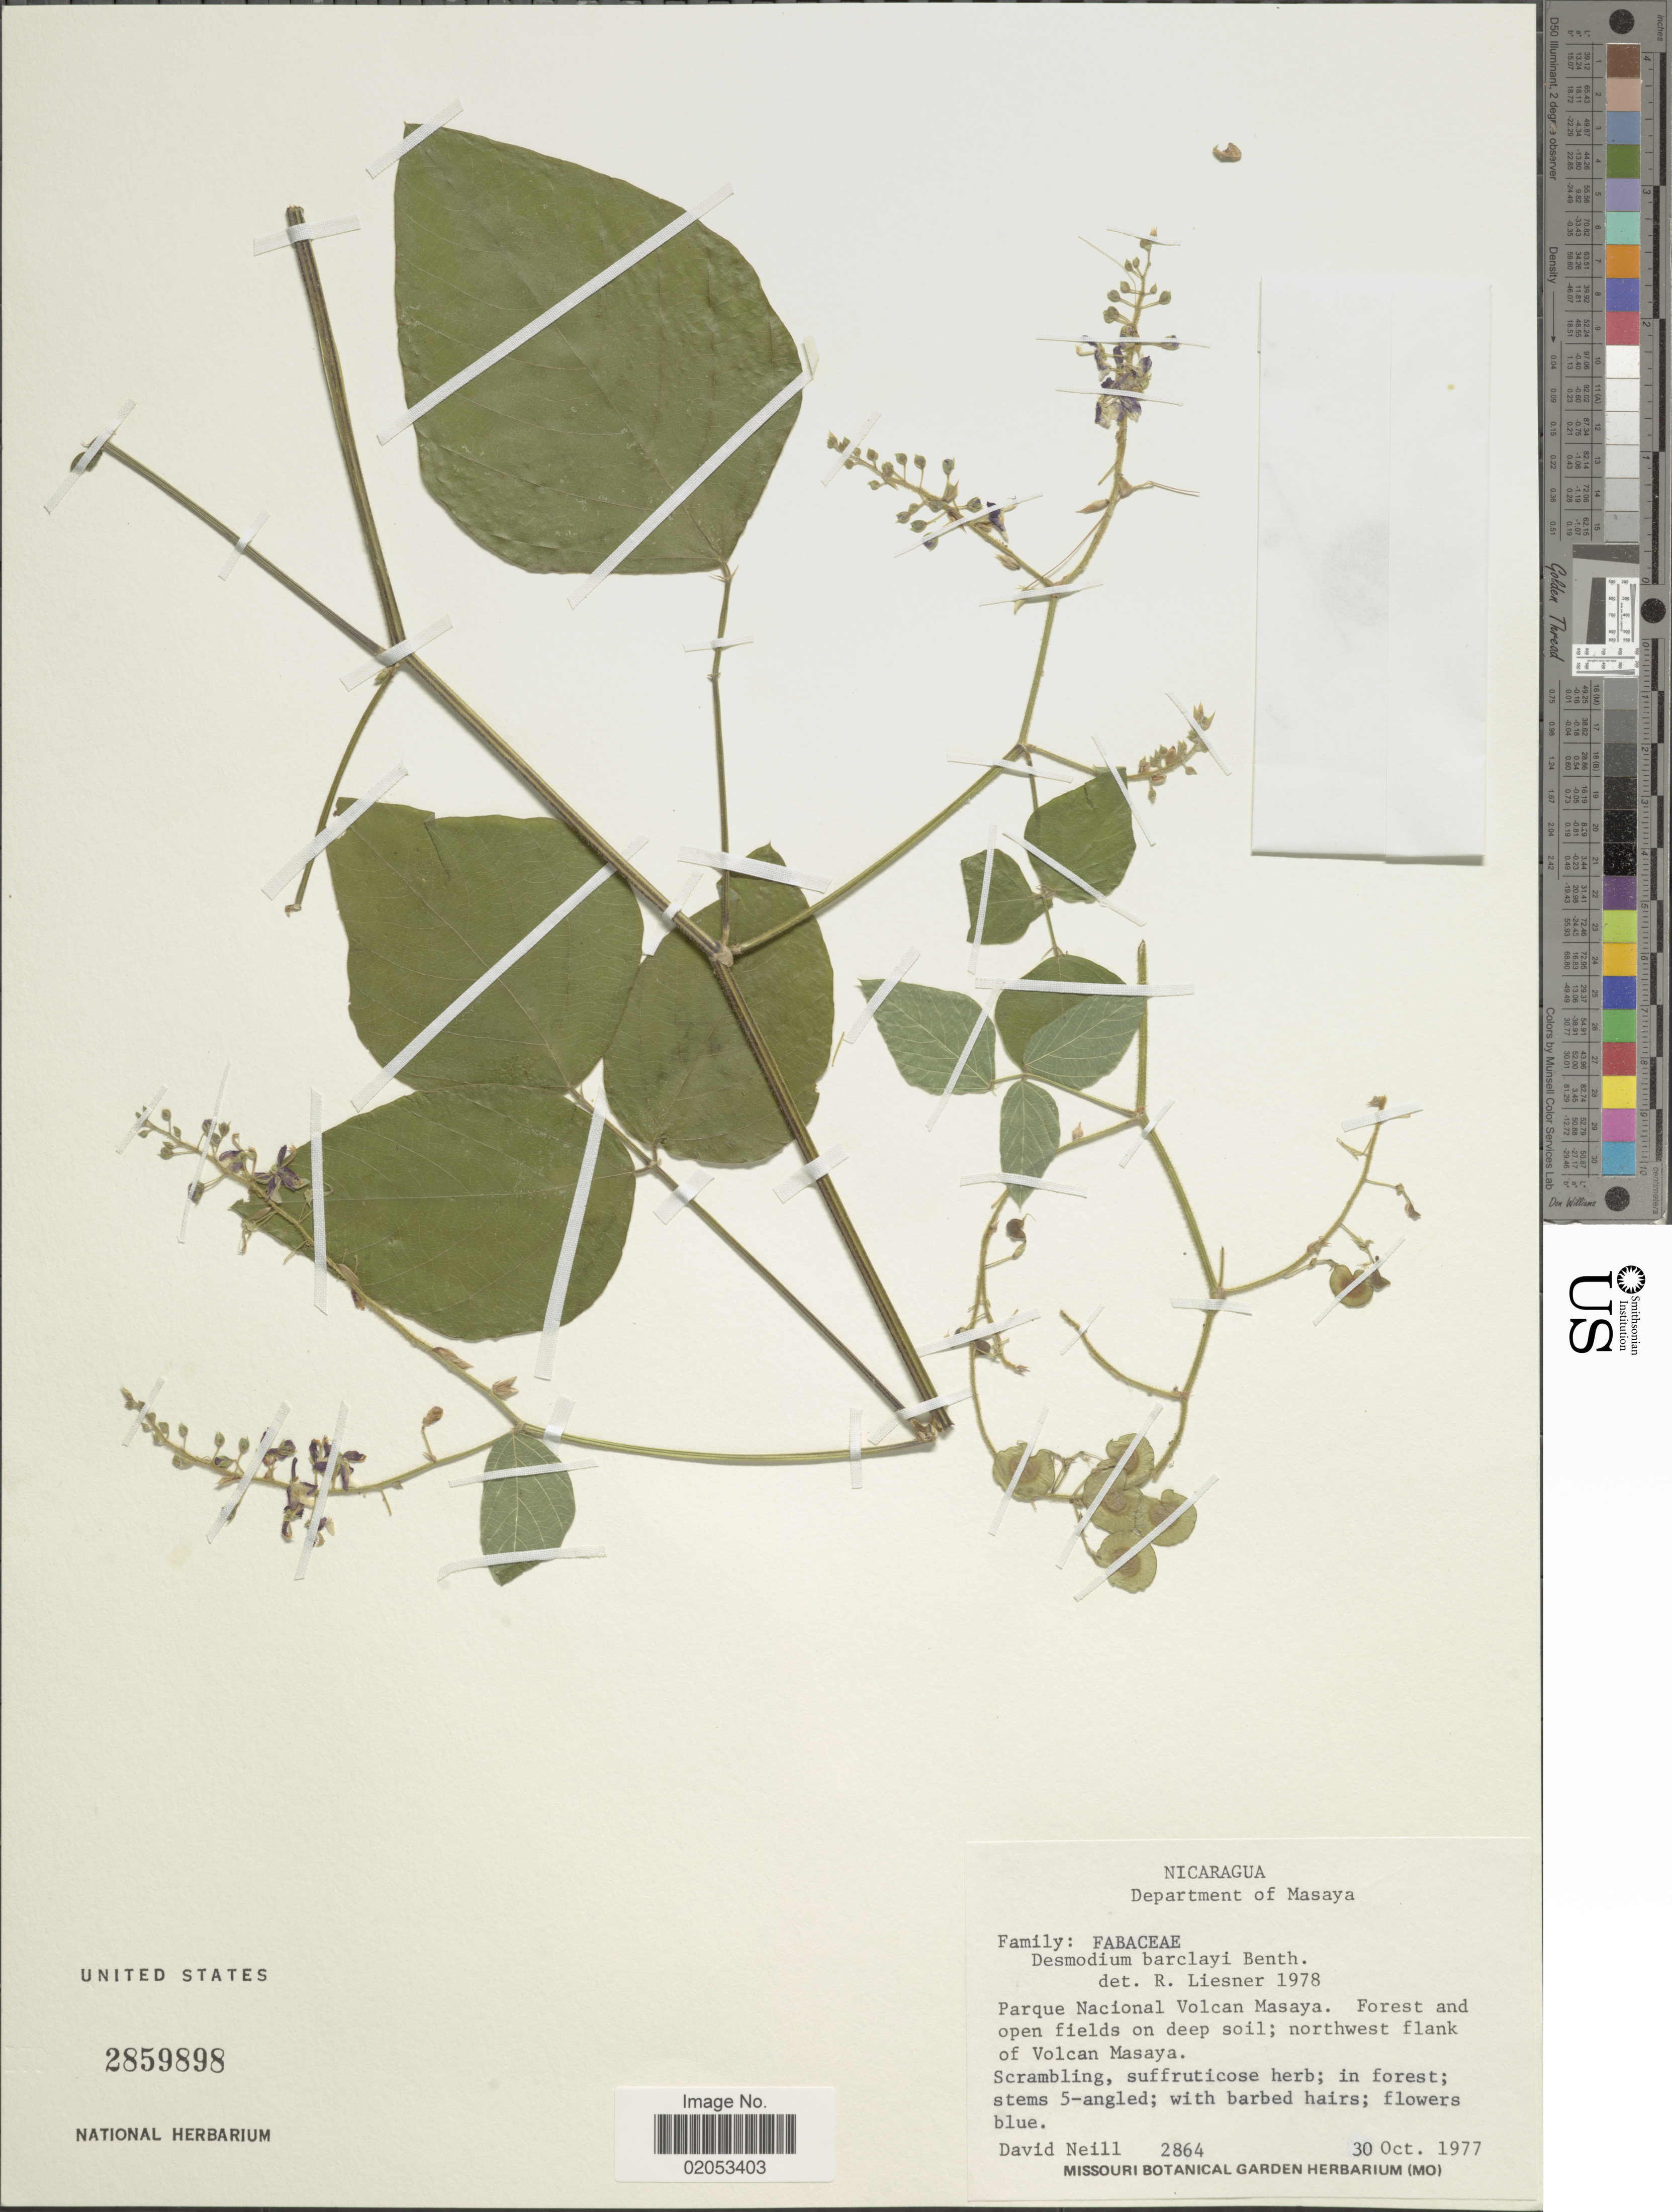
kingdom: Plantae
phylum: Tracheophyta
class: Magnoliopsida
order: Fabales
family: Fabaceae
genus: Desmodium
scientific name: Desmodium barclayi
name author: Benth.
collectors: D. Neill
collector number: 2864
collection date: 1977-10-30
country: Nicaragua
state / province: Masaya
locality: Department of Masaya, Parqye Nacional Volcan Masaya. Forest and open fields on deep soil; northwest flank of Volcan Masaya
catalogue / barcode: US 2859898